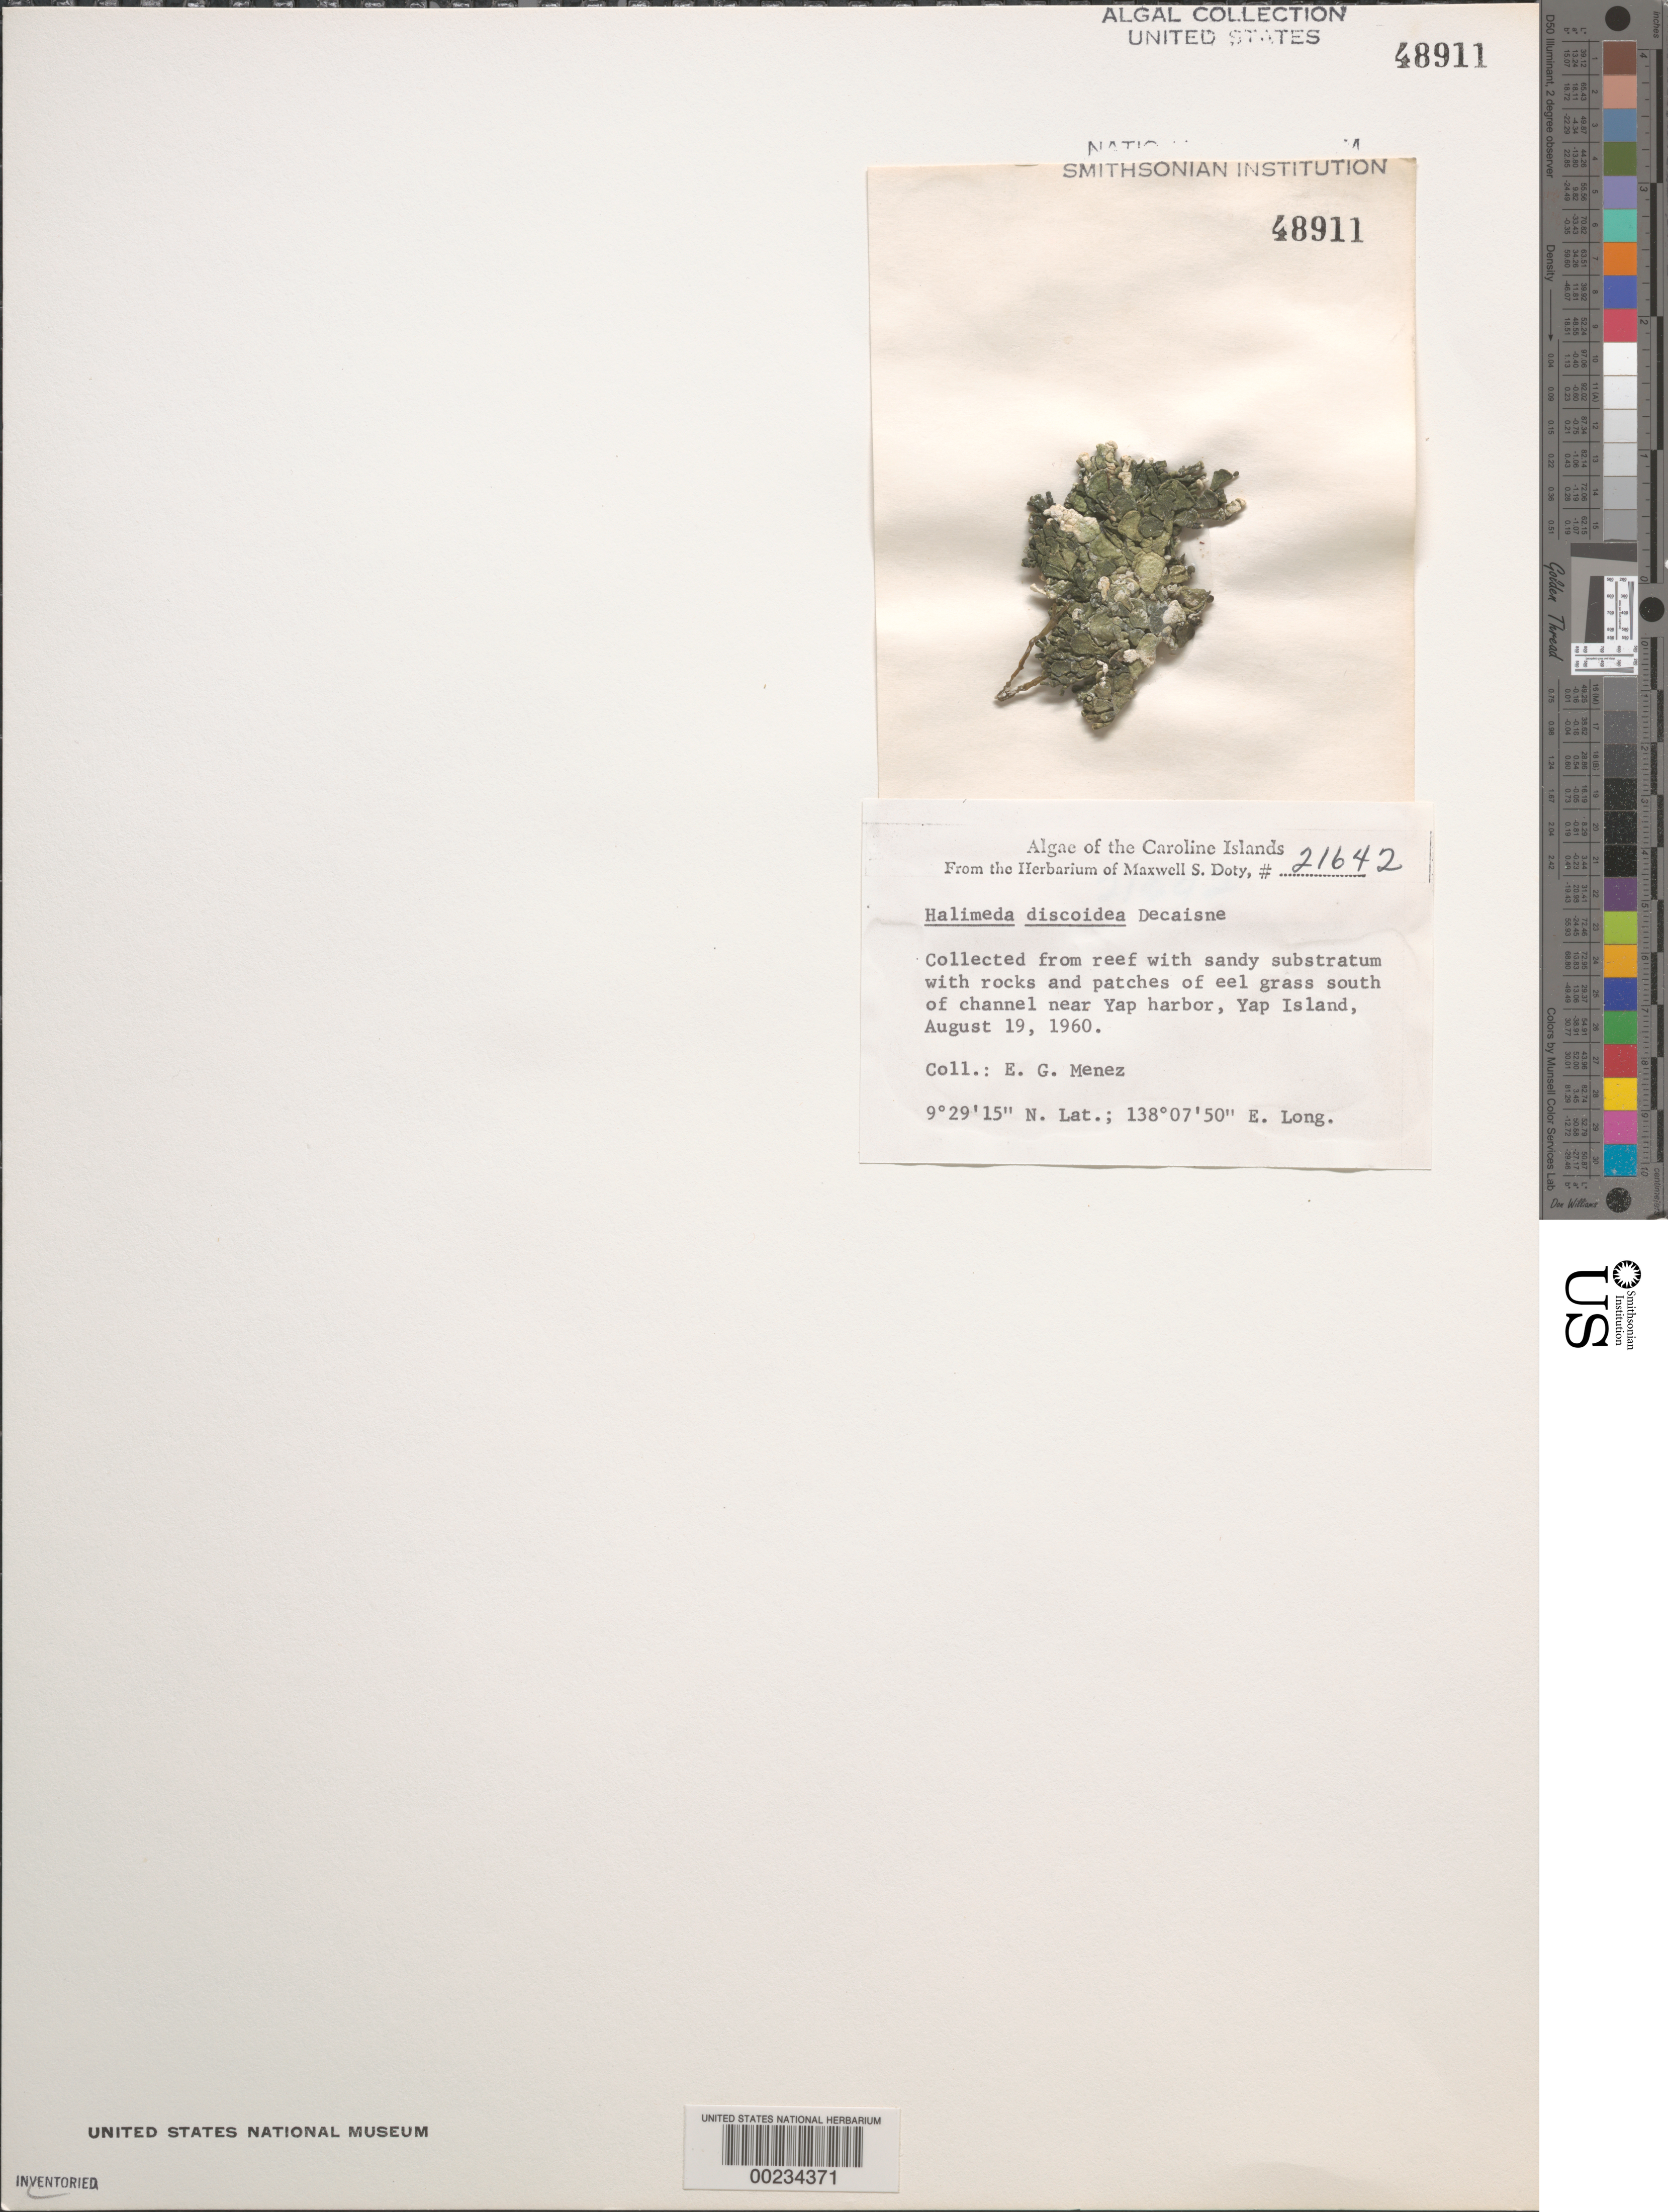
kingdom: Plantae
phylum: Chlorophyta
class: Ulvophyceae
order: Bryopsidales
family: Halimedaceae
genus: Halimeda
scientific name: Halimeda discoidea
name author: Decne.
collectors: Meñez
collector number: MSD 21642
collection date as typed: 19 Aug 1960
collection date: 1960-08-19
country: Micronesia, Federated States of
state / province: Yap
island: Yap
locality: Yap Harbor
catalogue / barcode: US 48911